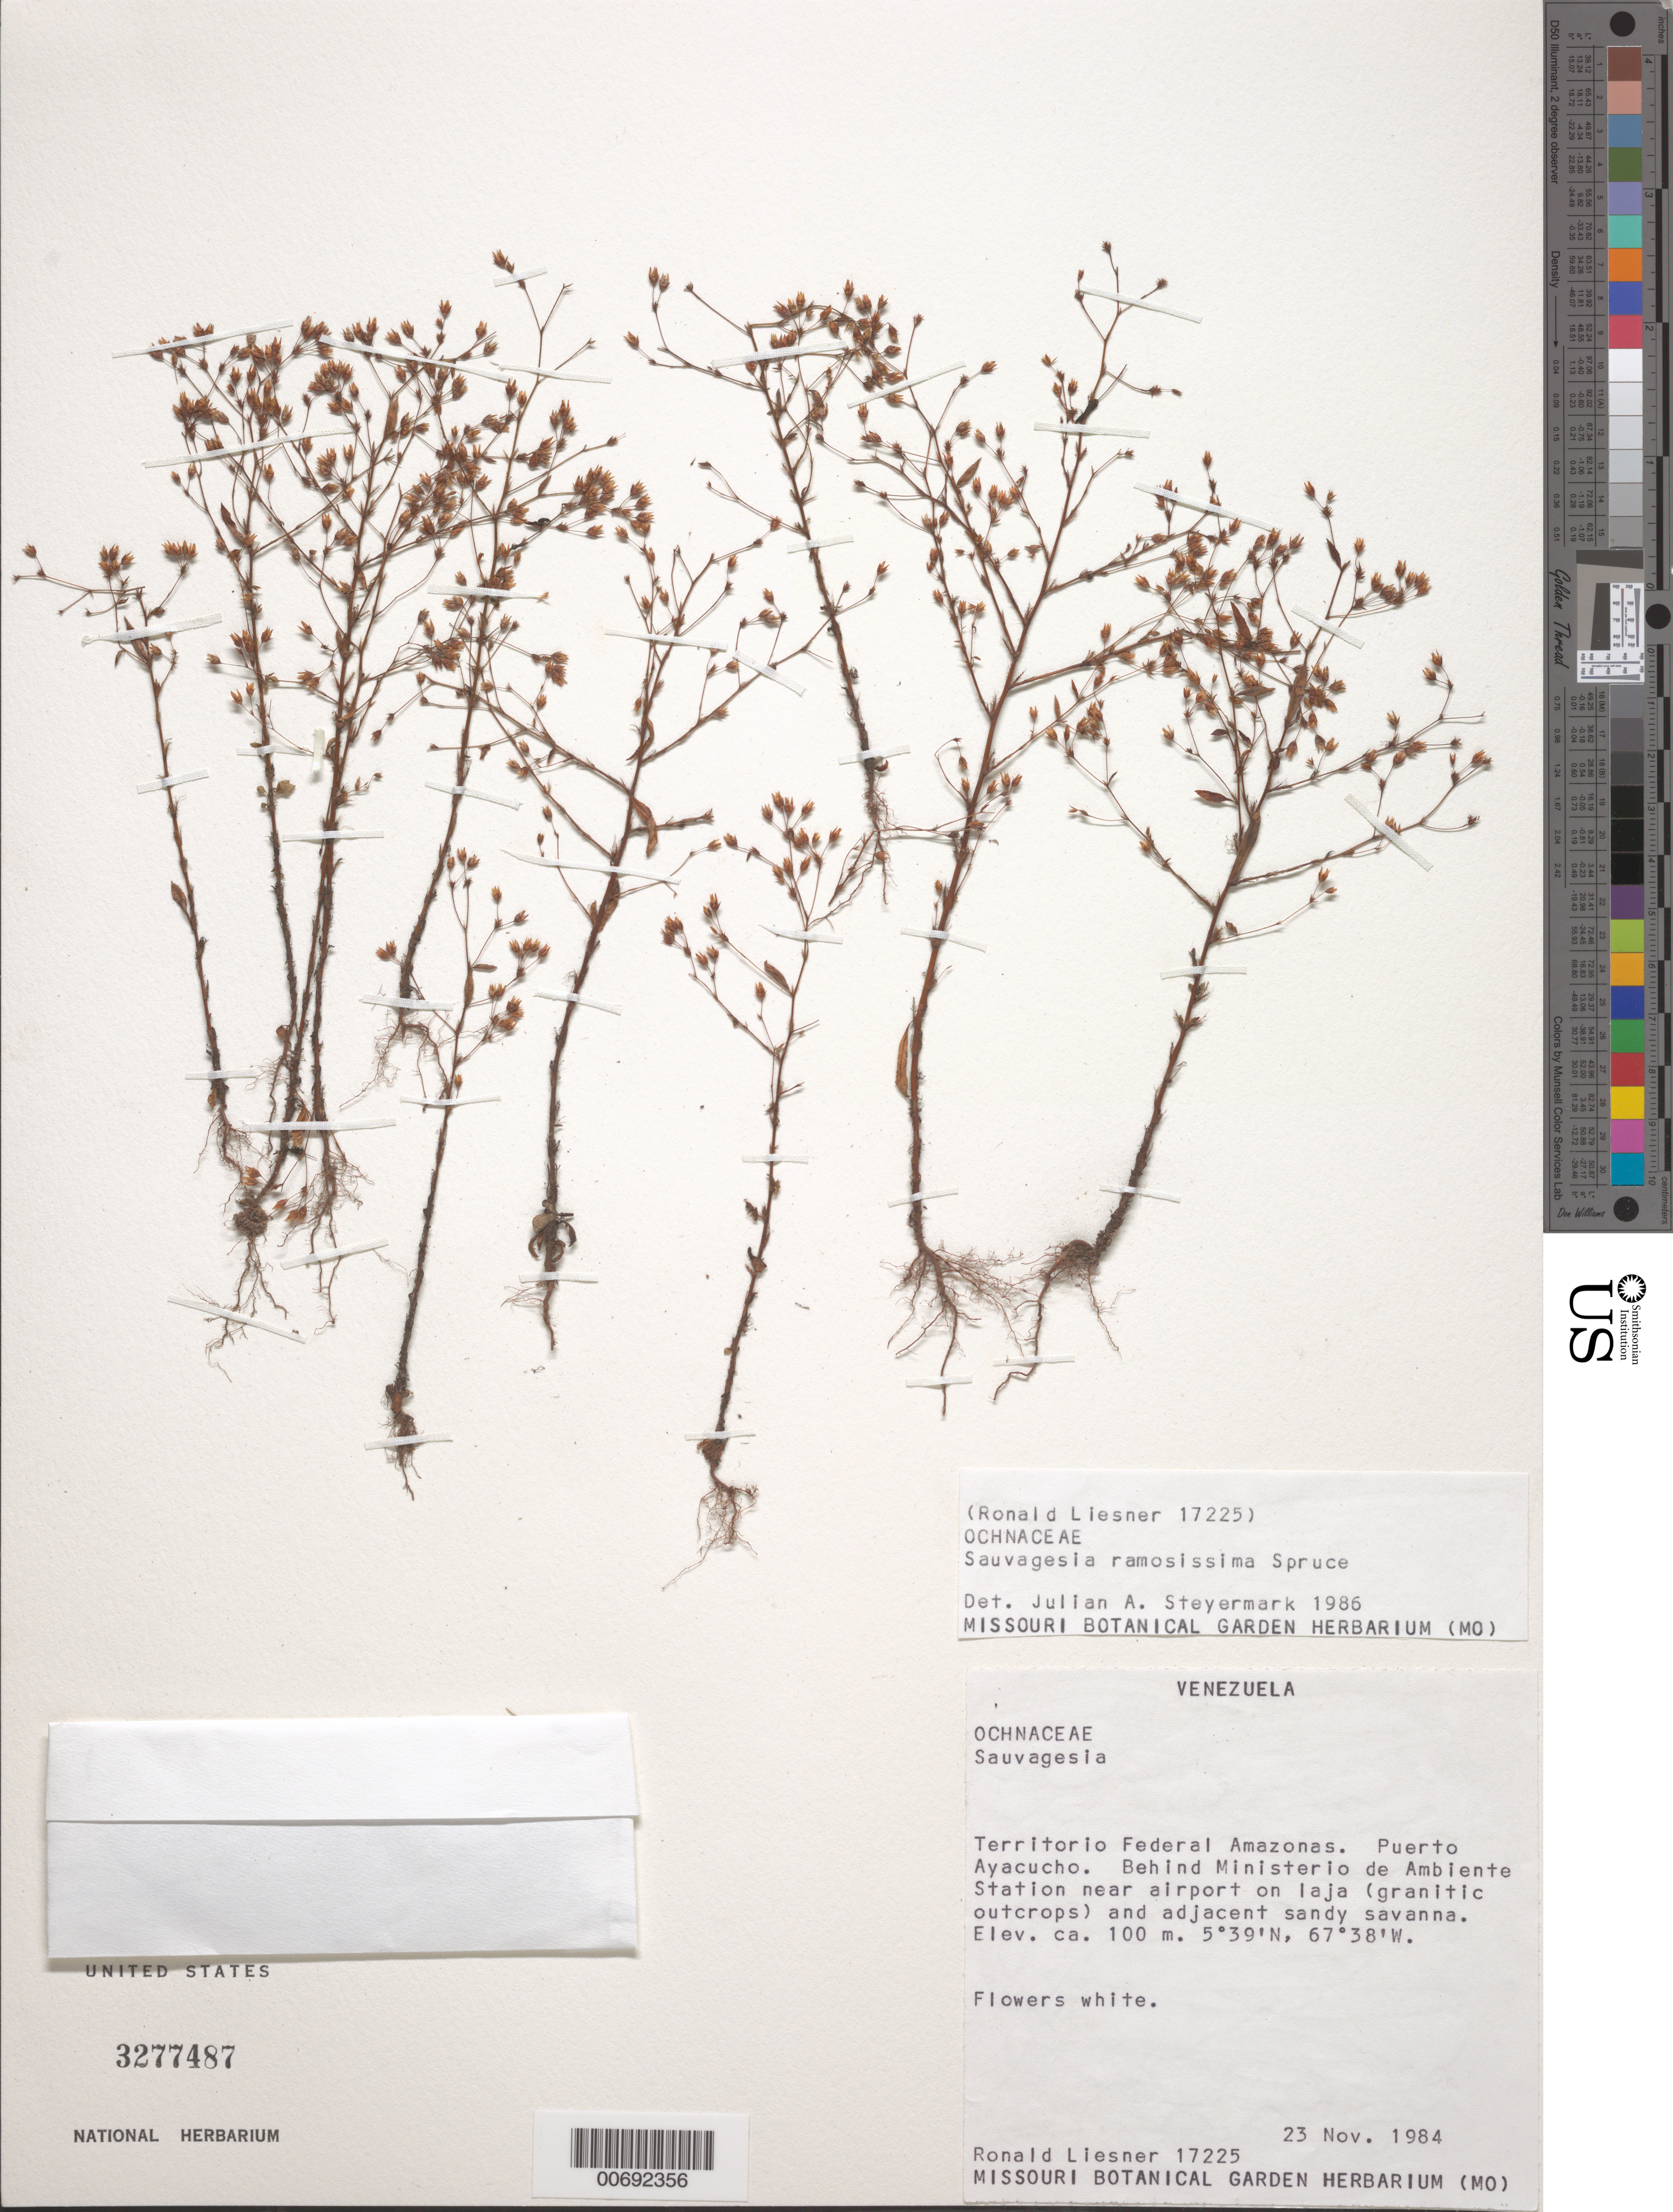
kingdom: Plantae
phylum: Tracheophyta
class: Magnoliopsida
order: Malpighiales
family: Ochnaceae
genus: Sauvagesia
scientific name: Sauvagesia ramosissima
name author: Spruce ex Eichler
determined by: Steyermark, Julian A., (VEN)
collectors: R. L. Liesner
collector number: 17225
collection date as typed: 23-Nov-84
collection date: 1984-11-23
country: Venezuela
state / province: Amazonas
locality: Puerto Ayacucho, behind Ministerío de Ambiente Station near airport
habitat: Laja (granitic outcrops) and adjacent sandy savanna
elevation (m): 100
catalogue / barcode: US 3277487